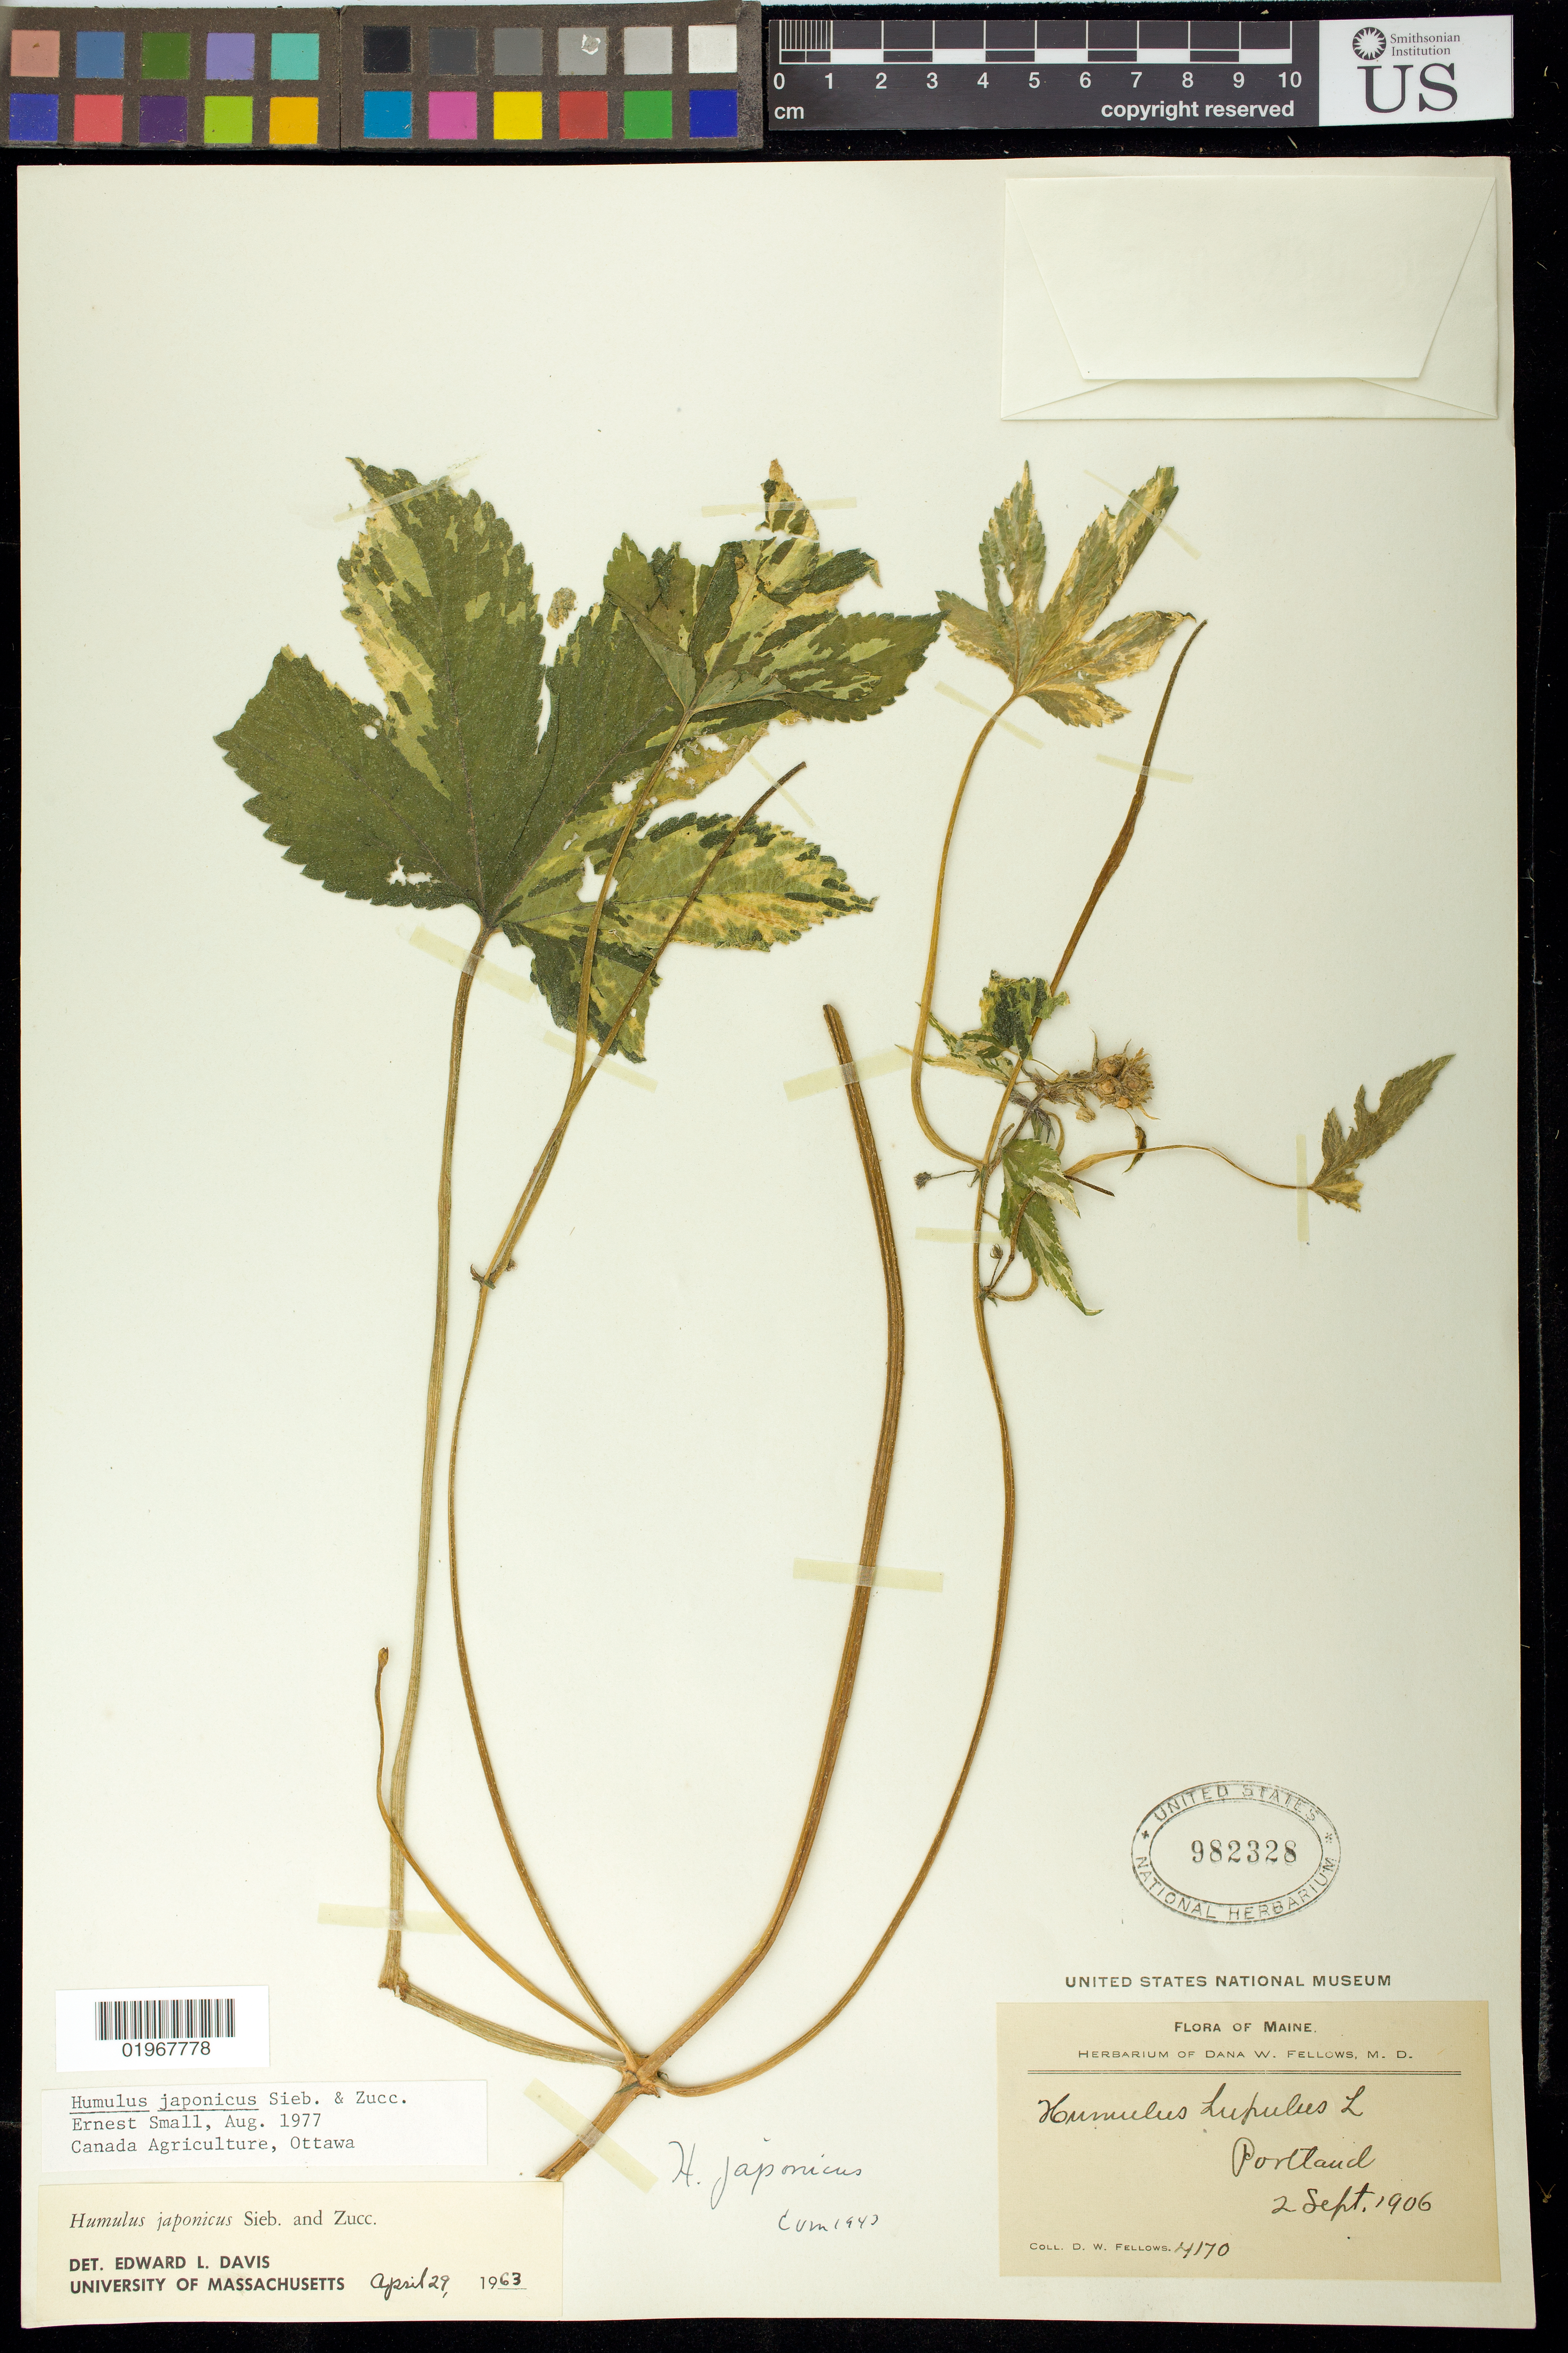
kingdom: Plantae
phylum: Tracheophyta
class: Magnoliopsida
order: Rosales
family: Cannabaceae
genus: Humulus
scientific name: Humulus japonicus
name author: Siebold & Zucc.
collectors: D. W. Fellows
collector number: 4170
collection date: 1906-09-02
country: United States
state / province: Maine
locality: Portland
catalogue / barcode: US 982328